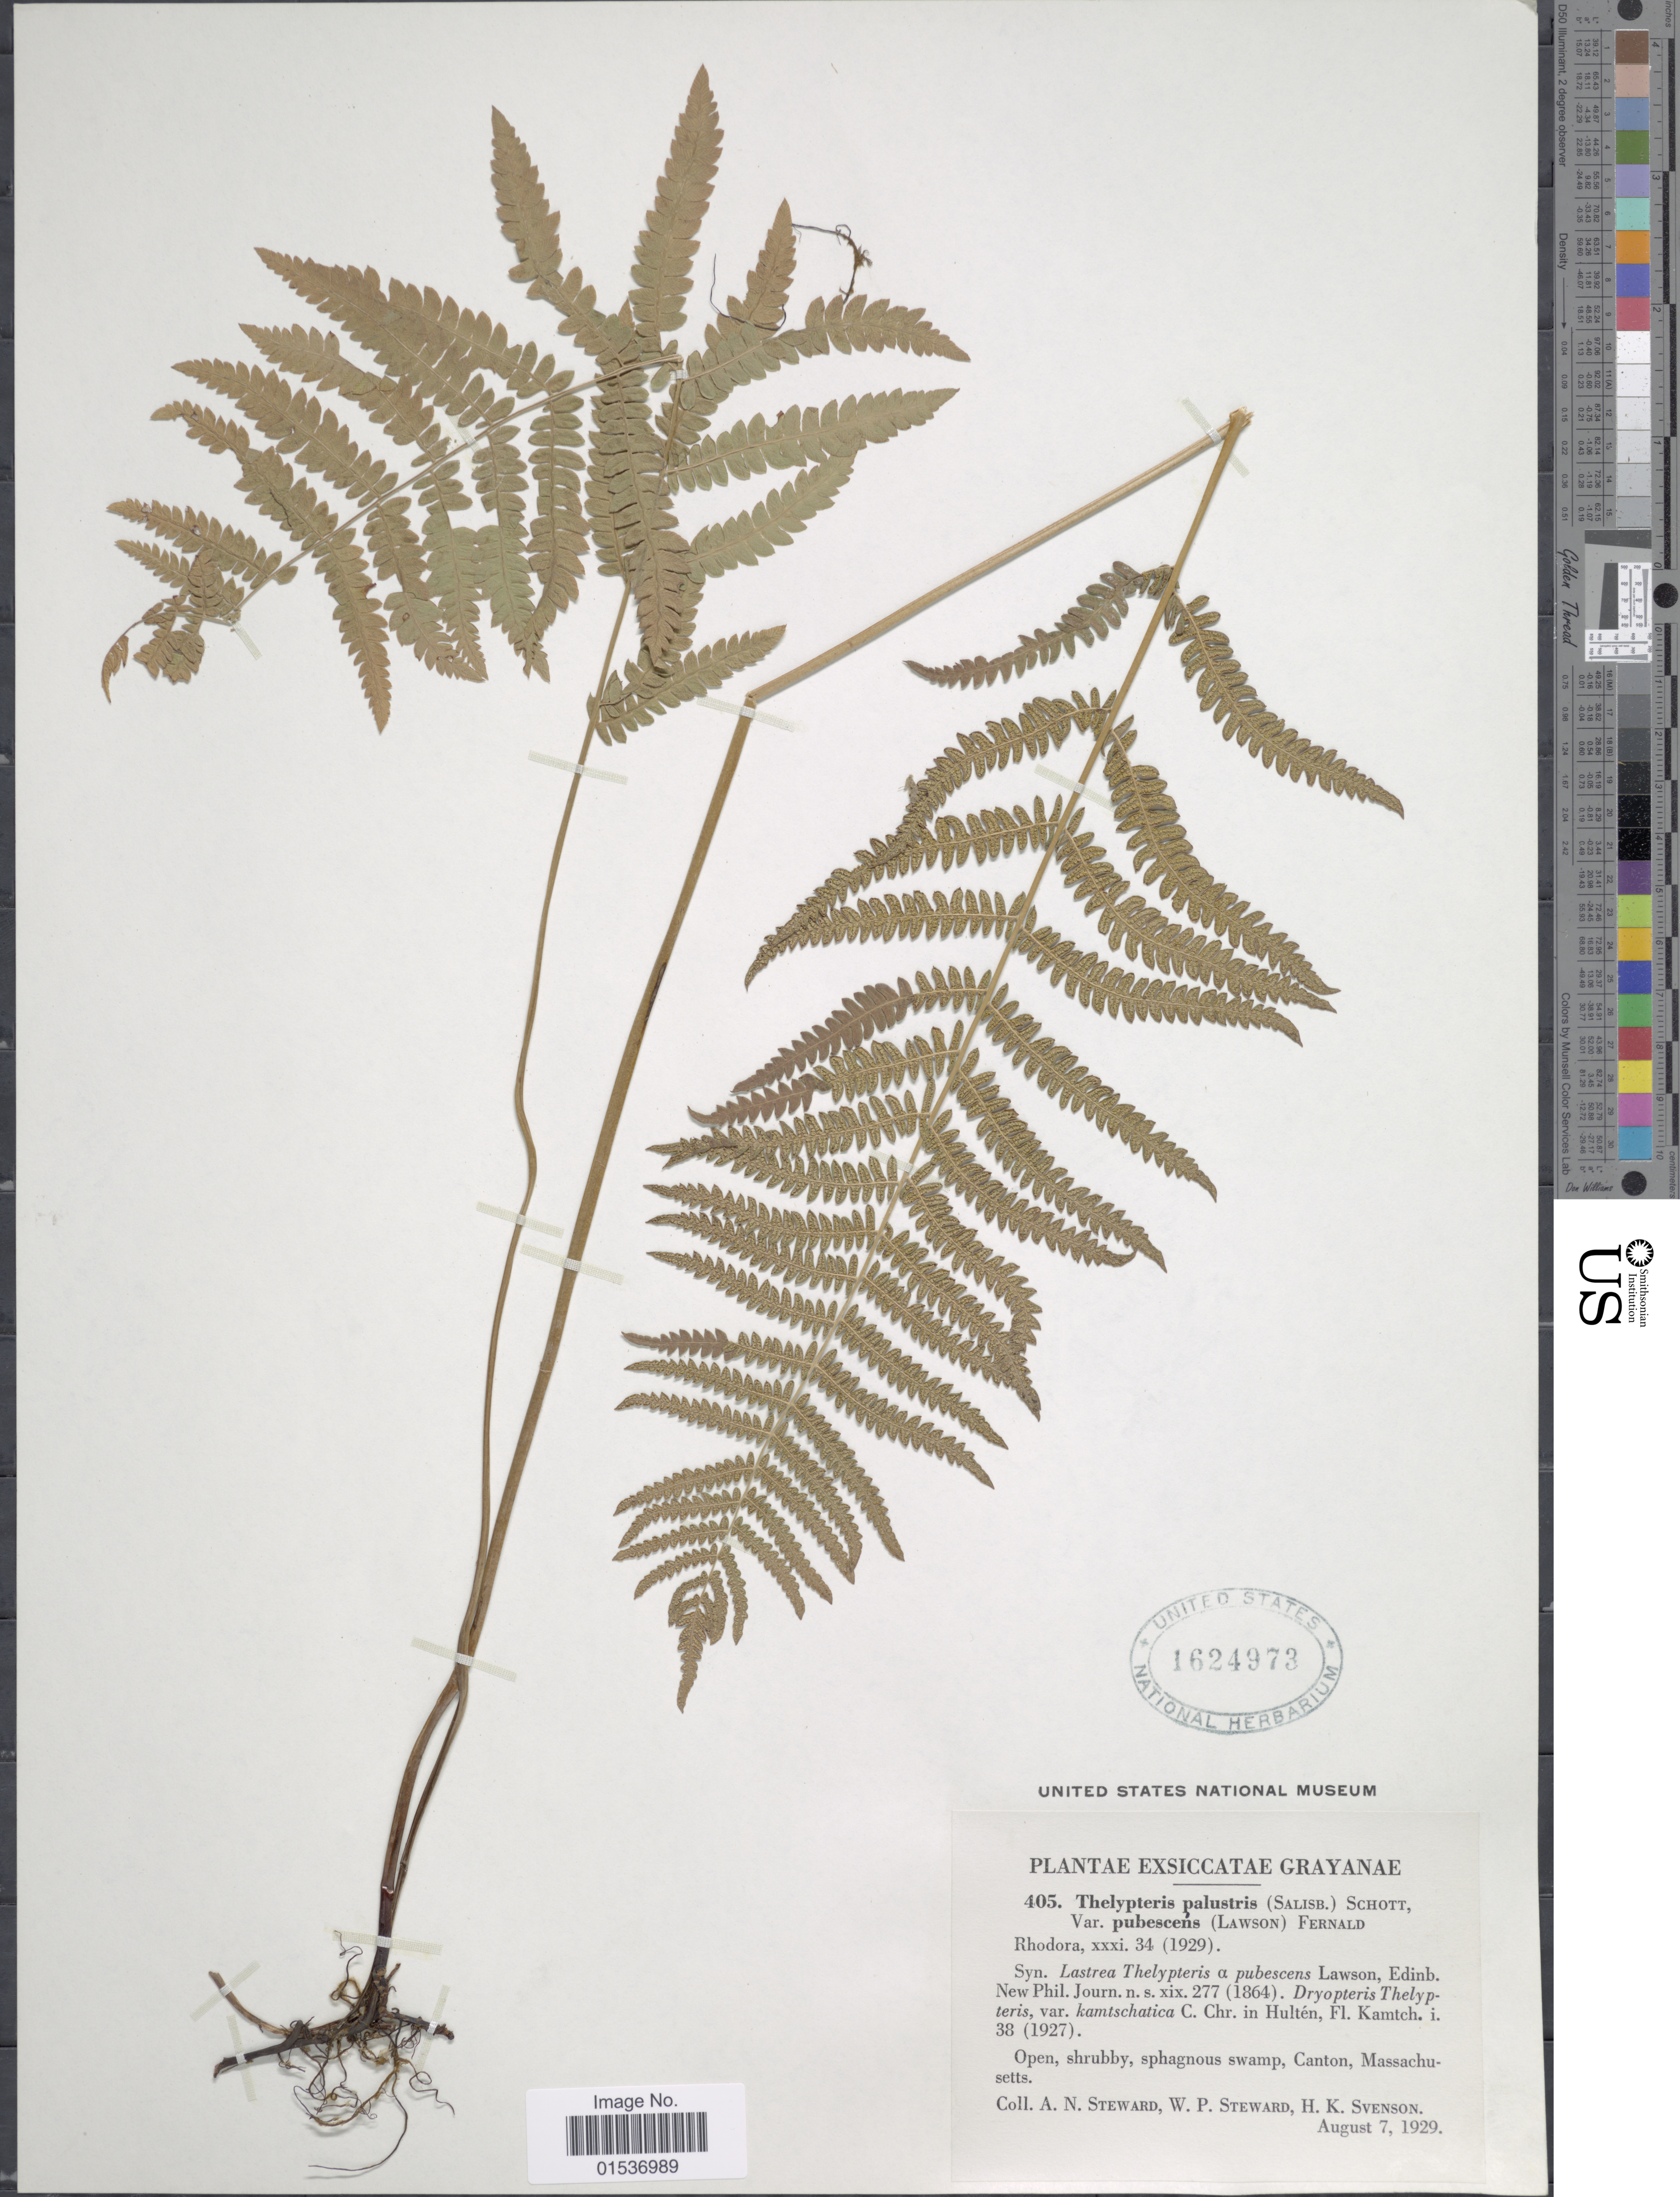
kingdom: Plantae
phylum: Tracheophyta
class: Polypodiopsida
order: Polypodiales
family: Thelypteridaceae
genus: Thelypteris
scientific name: Thelypteris palustris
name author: (Salisb.) Schott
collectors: A. N. Steward, W. Steward & H. K. Svenson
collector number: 405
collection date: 1929-08-07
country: United States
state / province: Massachusetts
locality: Canton, Massachusetts.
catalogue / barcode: US 1624973